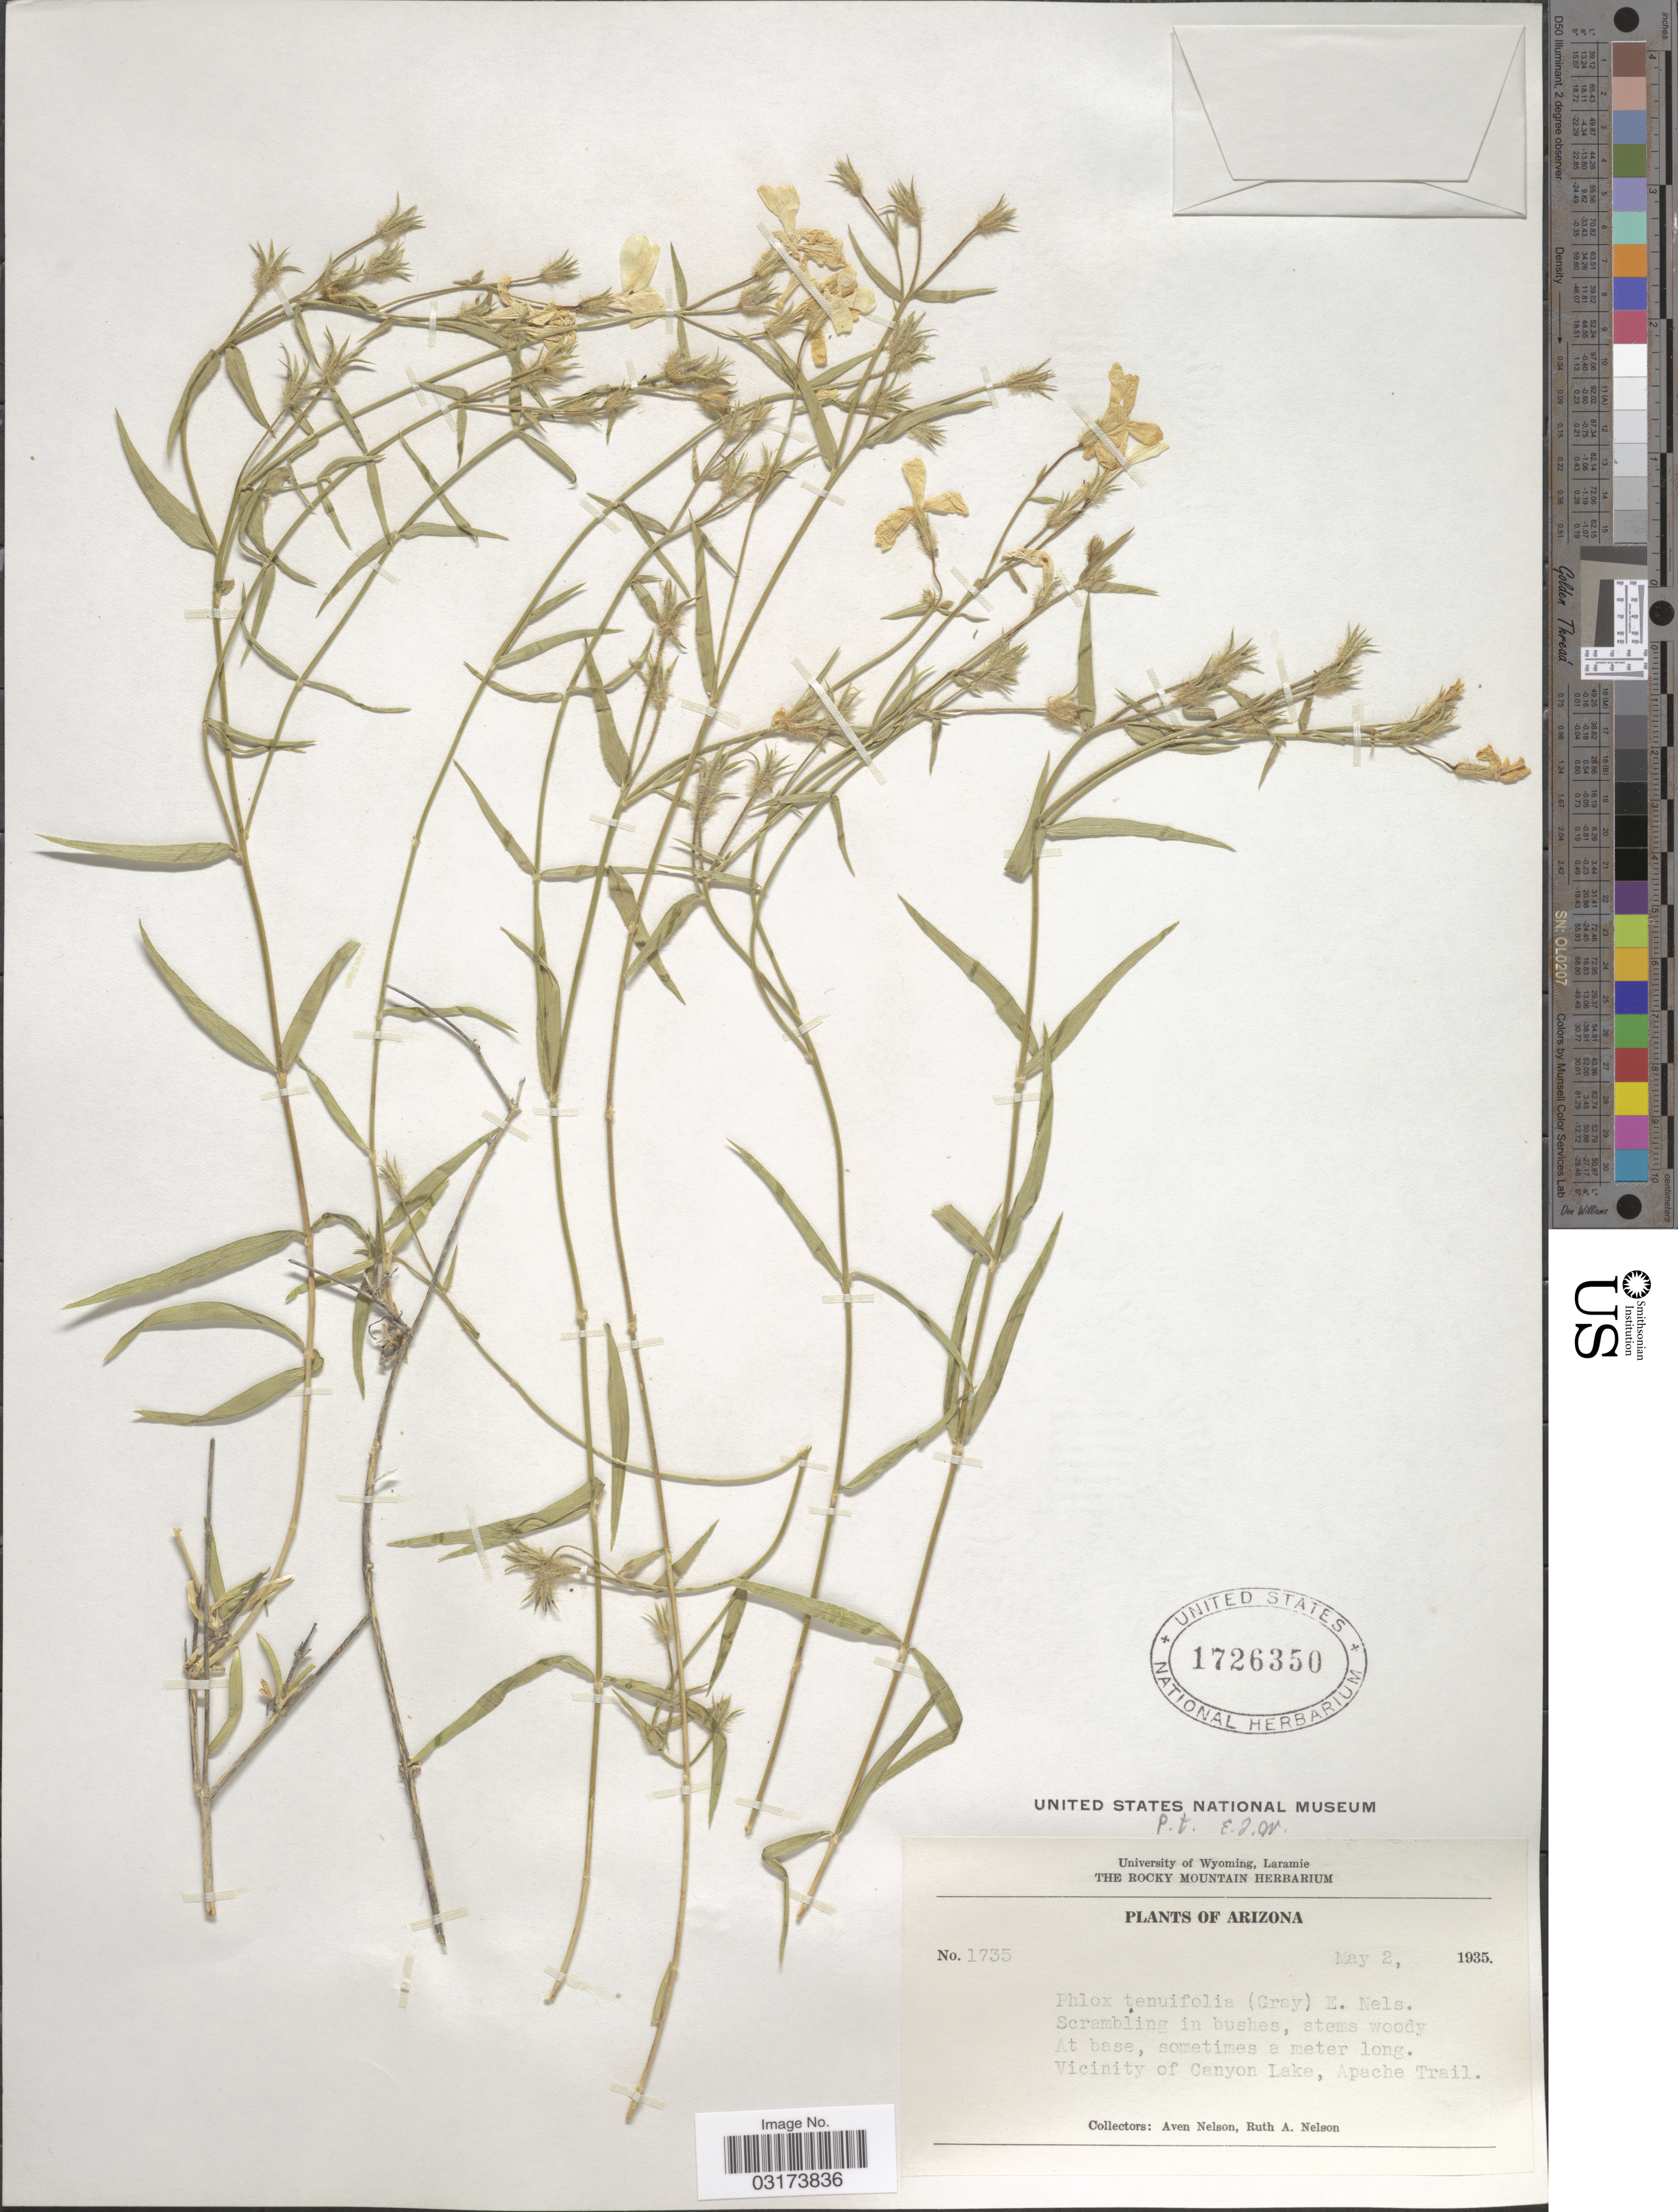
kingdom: Plantae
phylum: Tracheophyta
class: Magnoliopsida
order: Ericales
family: Polemoniaceae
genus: Phlox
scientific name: Phlox tenuifolia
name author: E.E. Nelson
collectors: A. Nelson & R. A. Nelson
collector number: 1735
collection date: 1935-05-02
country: United States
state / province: Arizona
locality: Vicinity of Canyon Lake, Apache Trail.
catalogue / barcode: US 1726350